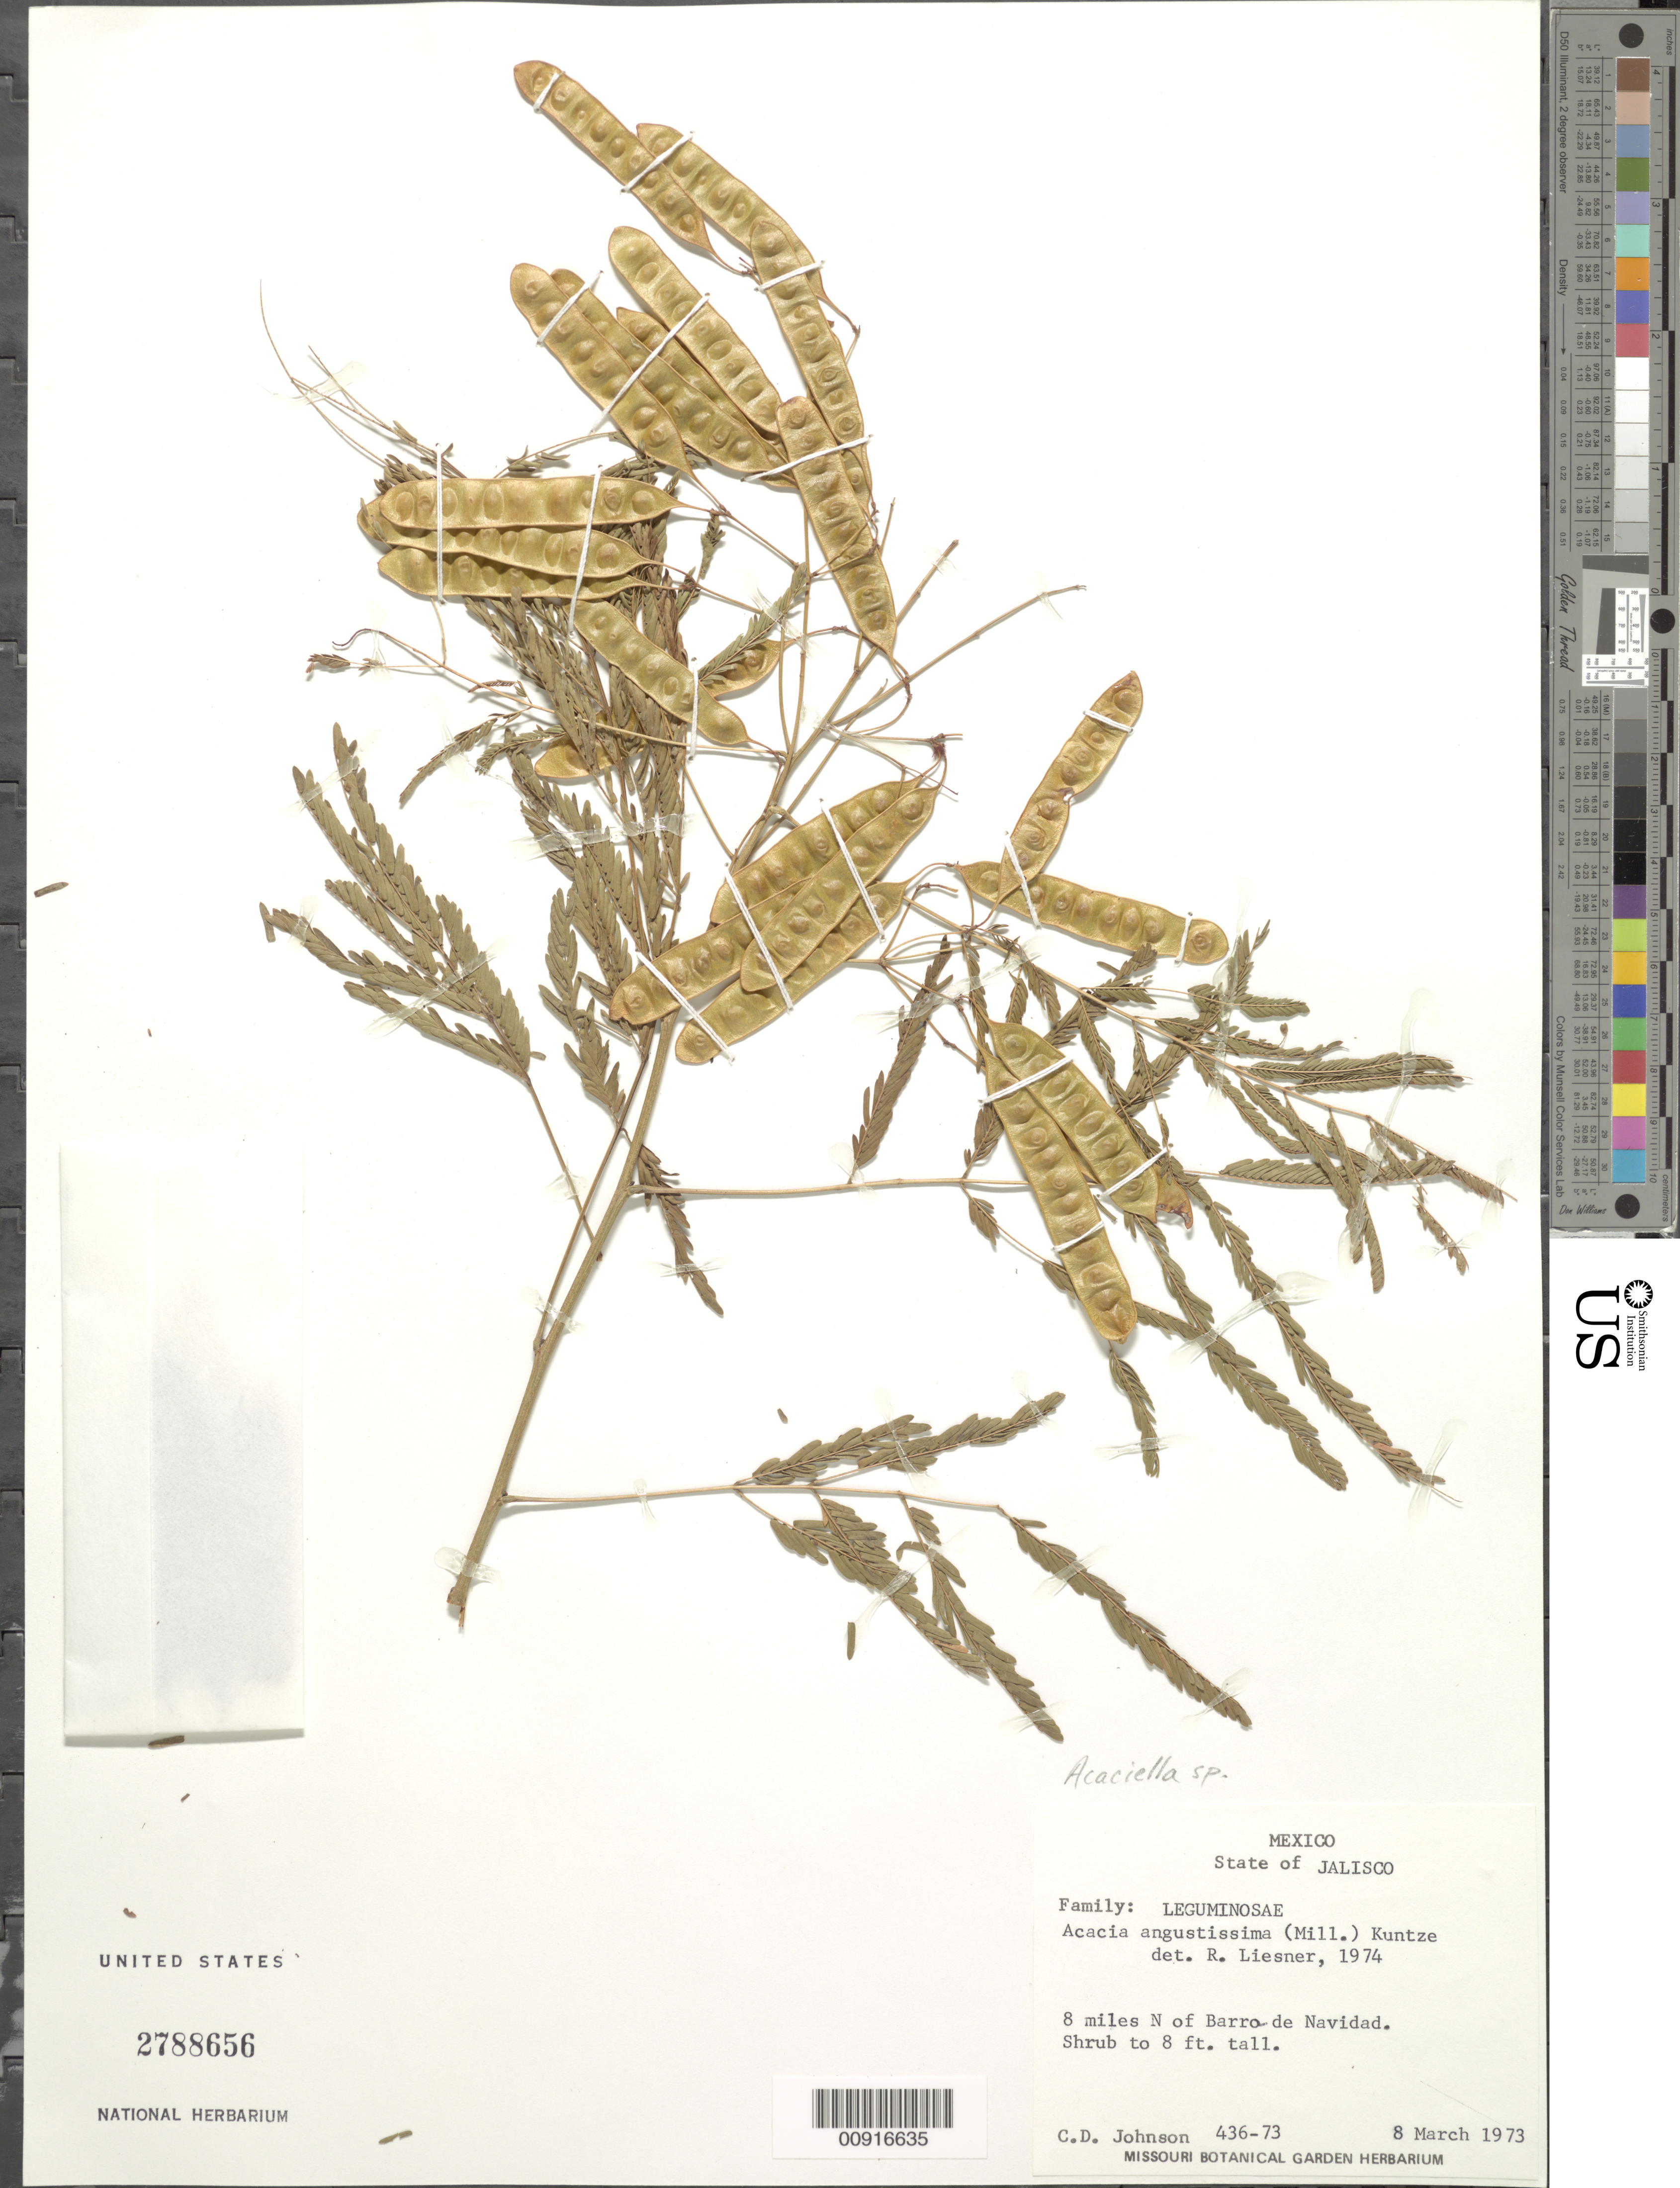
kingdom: Plantae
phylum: Tracheophyta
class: Magnoliopsida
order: Fabales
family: Fabaceae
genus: Acaciella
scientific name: Acaciella sp.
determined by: Strong, M. T., (US), Smithsonian Institution - National Museum of Natural History (UNITED STATES)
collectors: C. D. Johnson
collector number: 436-73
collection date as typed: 08 Mar 1973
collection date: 1973-03-08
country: Mexico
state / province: Jalisco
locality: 8 miles N of Barra de Navidad.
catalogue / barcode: US 2788656